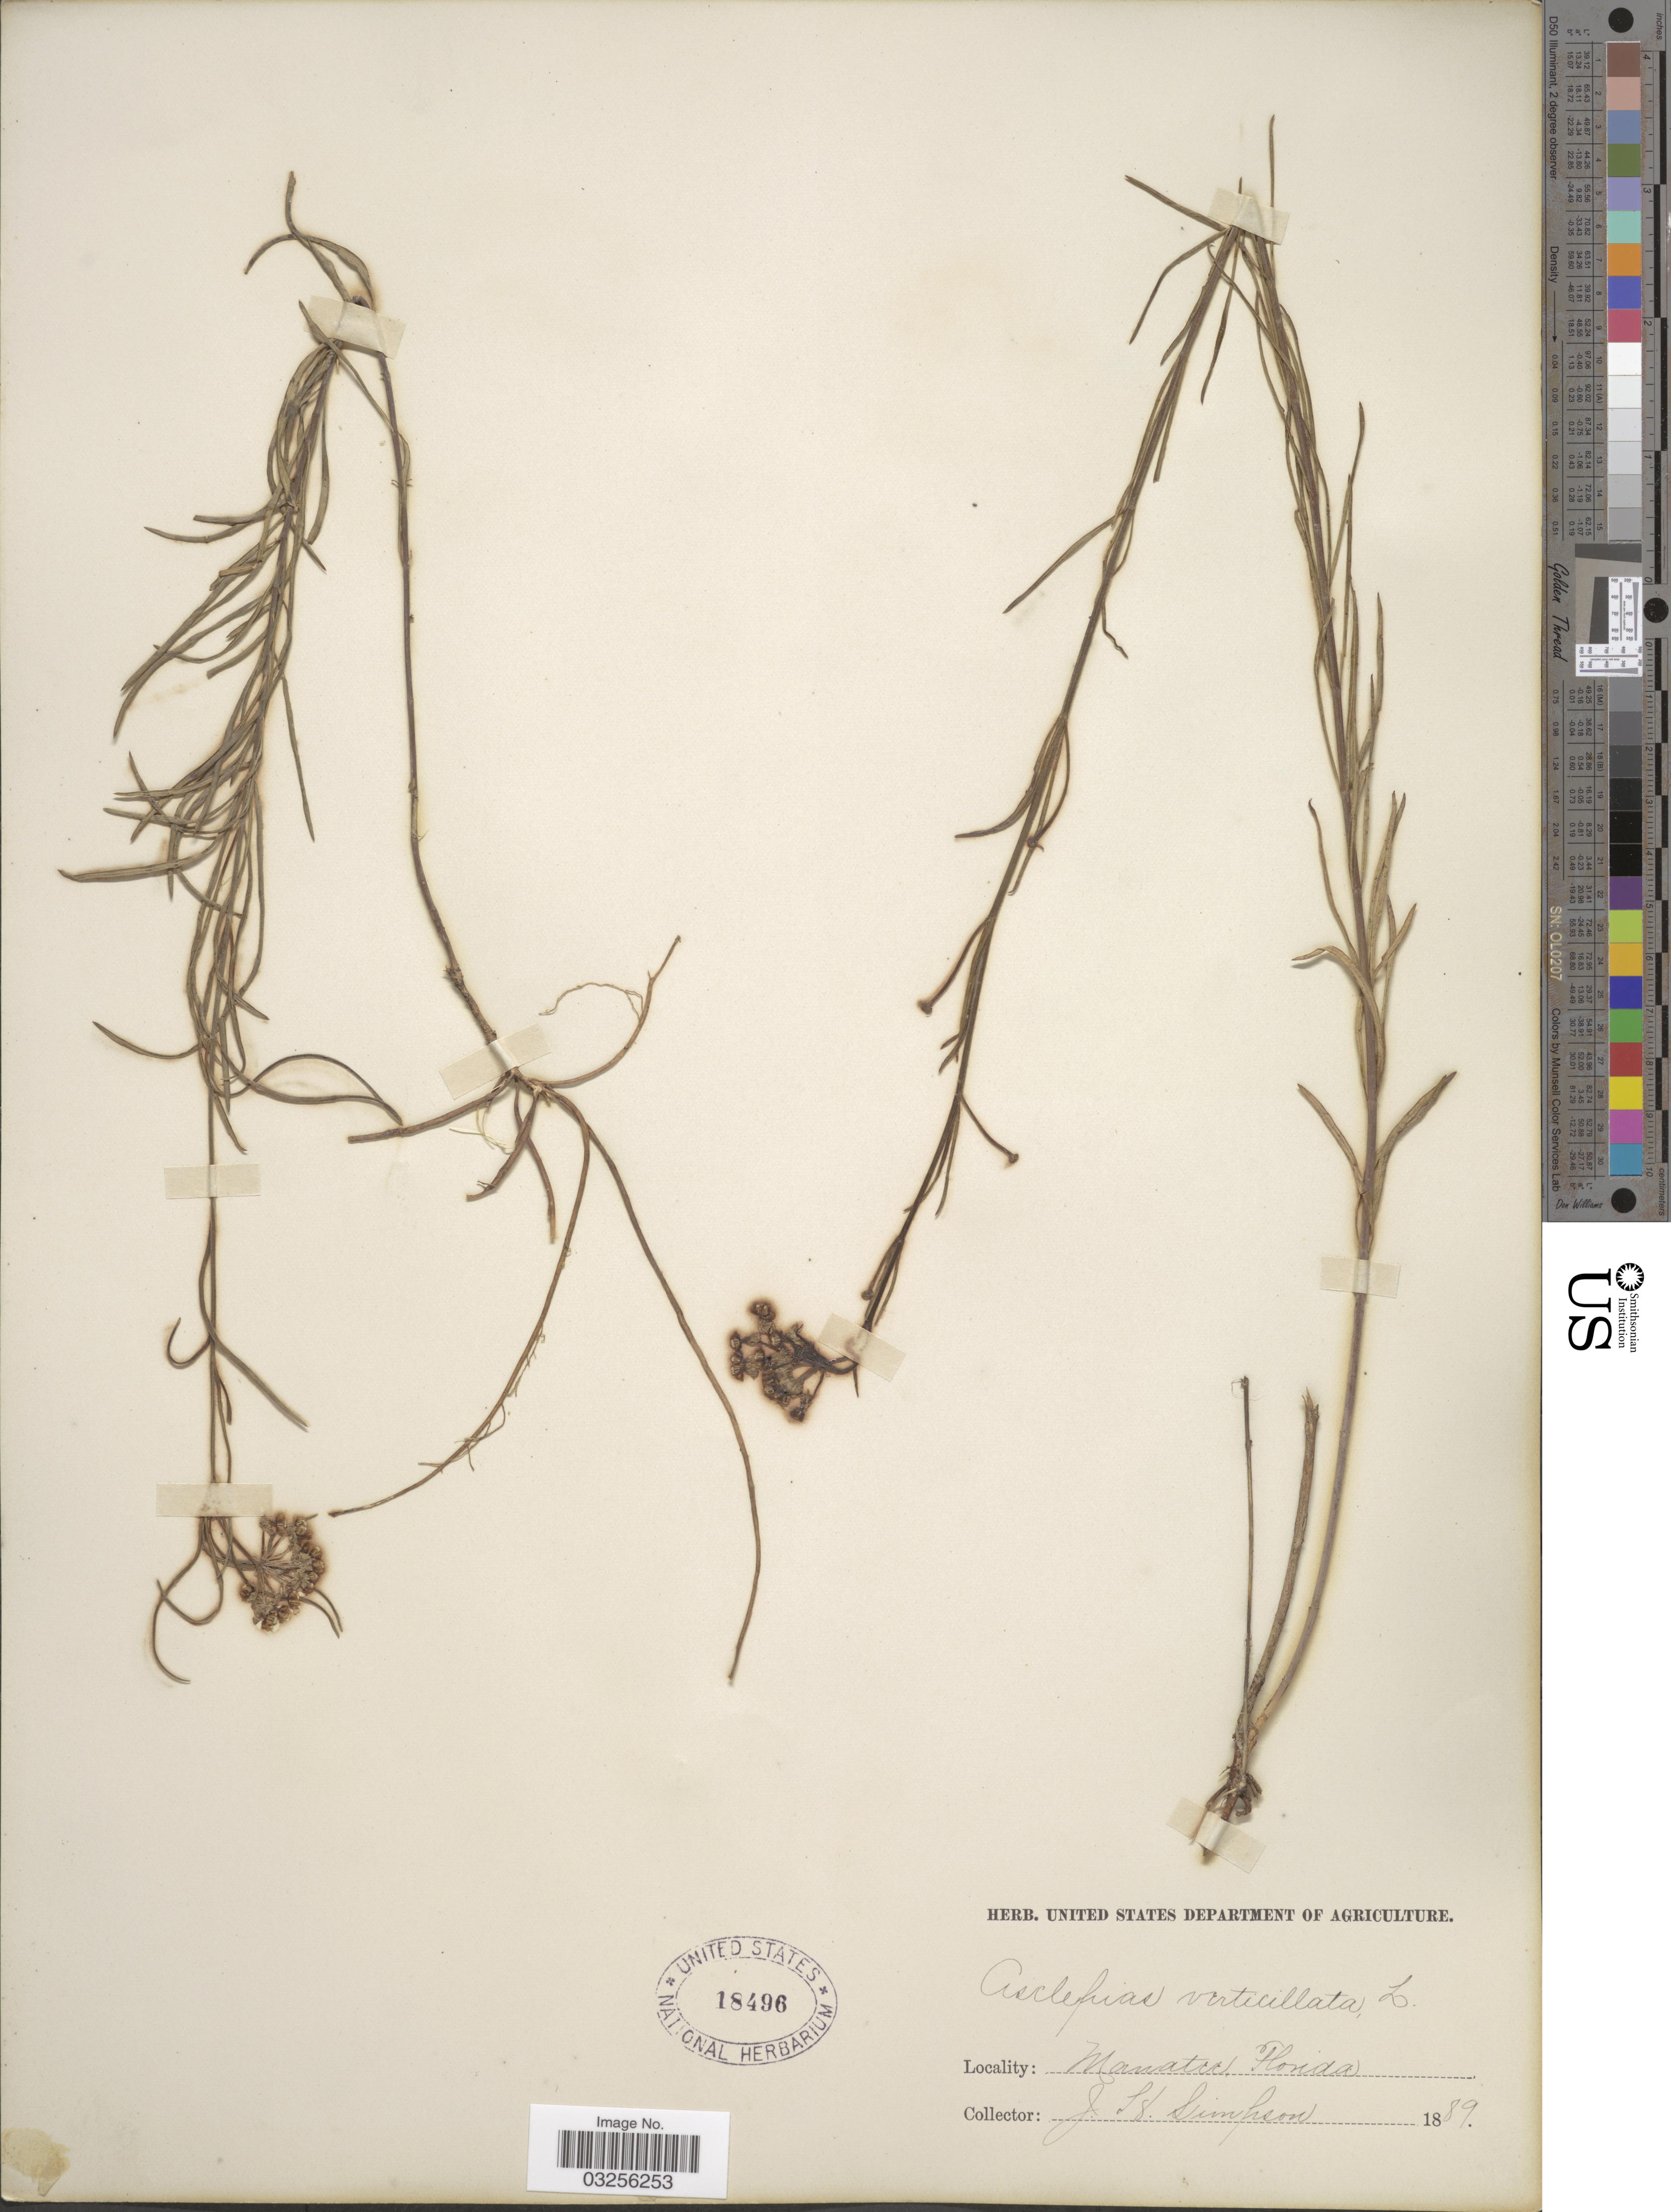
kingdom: Plantae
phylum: Tracheophyta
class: Magnoliopsida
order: Gentianales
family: Apocynaceae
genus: Asclepias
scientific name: Asclepias verticillata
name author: L.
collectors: J. H. Simpson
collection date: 1889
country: United States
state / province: Florida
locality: Manatee.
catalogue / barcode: US 18496